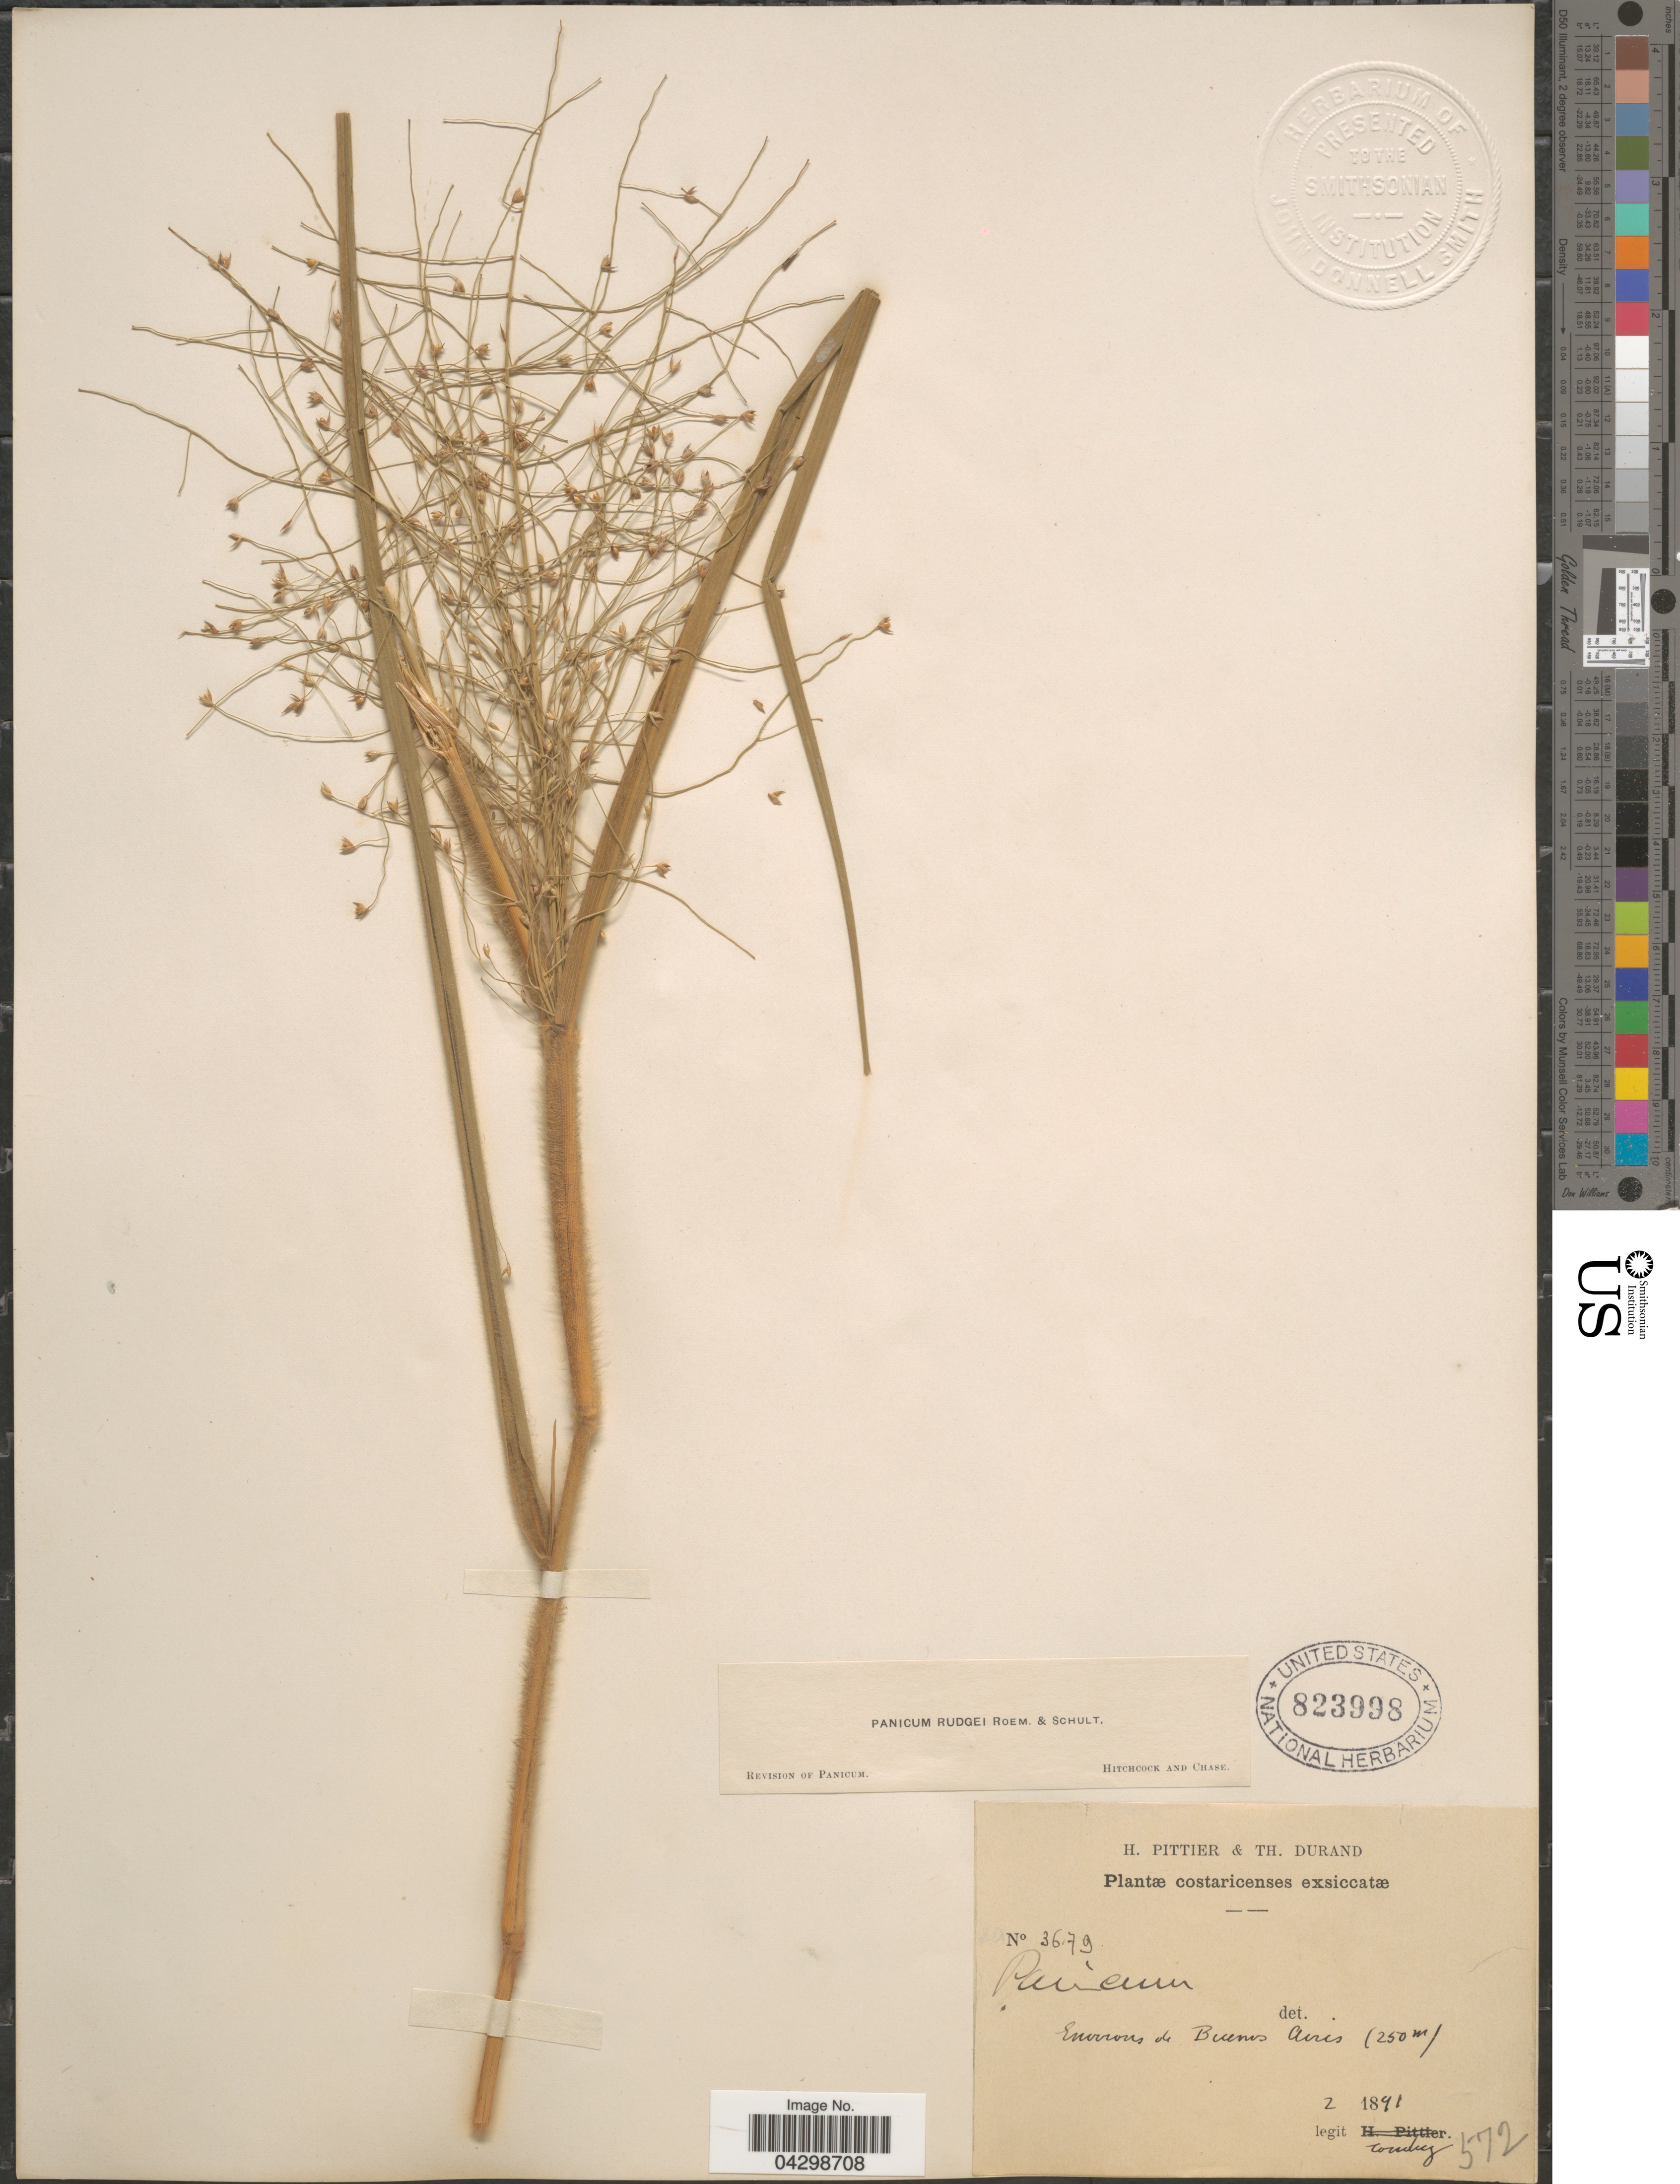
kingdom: Plantae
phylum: Tracheophyta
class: Liliopsida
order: Poales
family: Poaceae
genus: Panicum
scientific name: Panicum rudgei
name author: Roem. & Schult.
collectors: Tonduz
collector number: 3679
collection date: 1891-02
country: Costa Rica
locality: Costaricenses. Environs de Buenos Aires.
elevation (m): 250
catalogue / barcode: US 823998